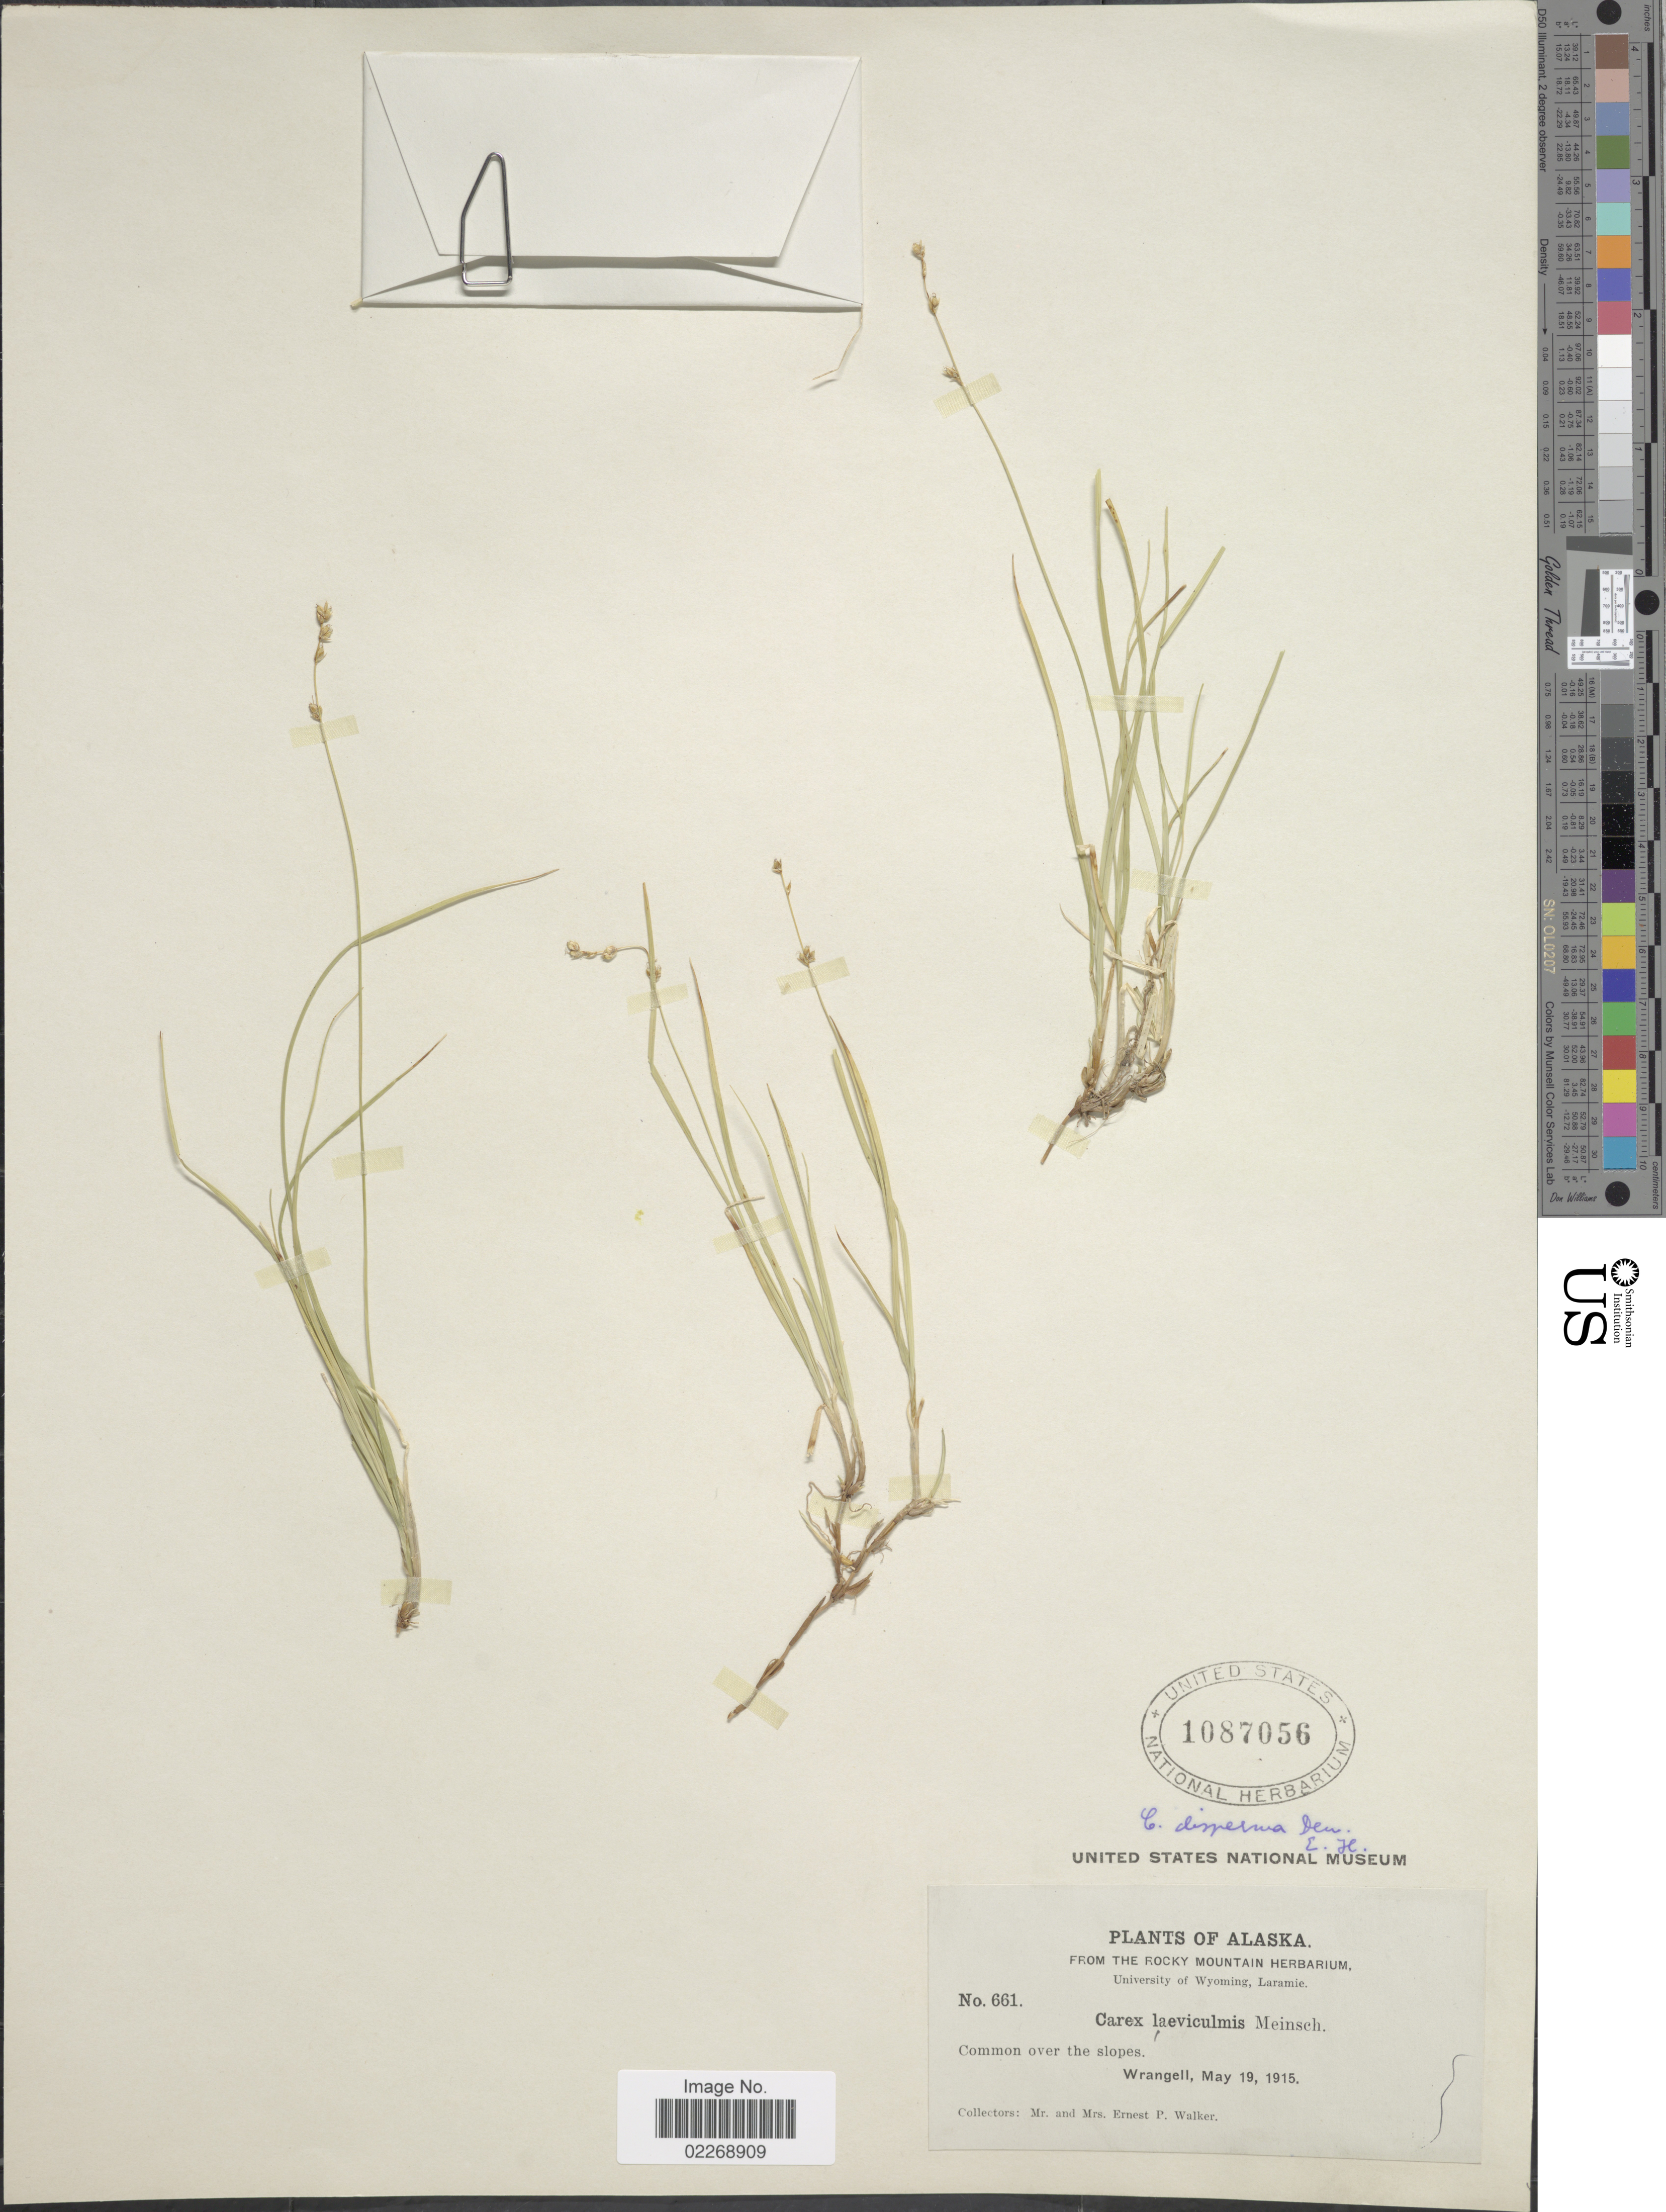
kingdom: Plantae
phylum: Tracheophyta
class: Liliopsida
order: Poales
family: Cyperaceae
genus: Carex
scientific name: Carex disperma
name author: Dewey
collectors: E. P. Walker & E. Walker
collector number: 661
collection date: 1915-05-19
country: United States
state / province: Alaska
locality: Common over the slopes, Wrangell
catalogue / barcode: US 1087056